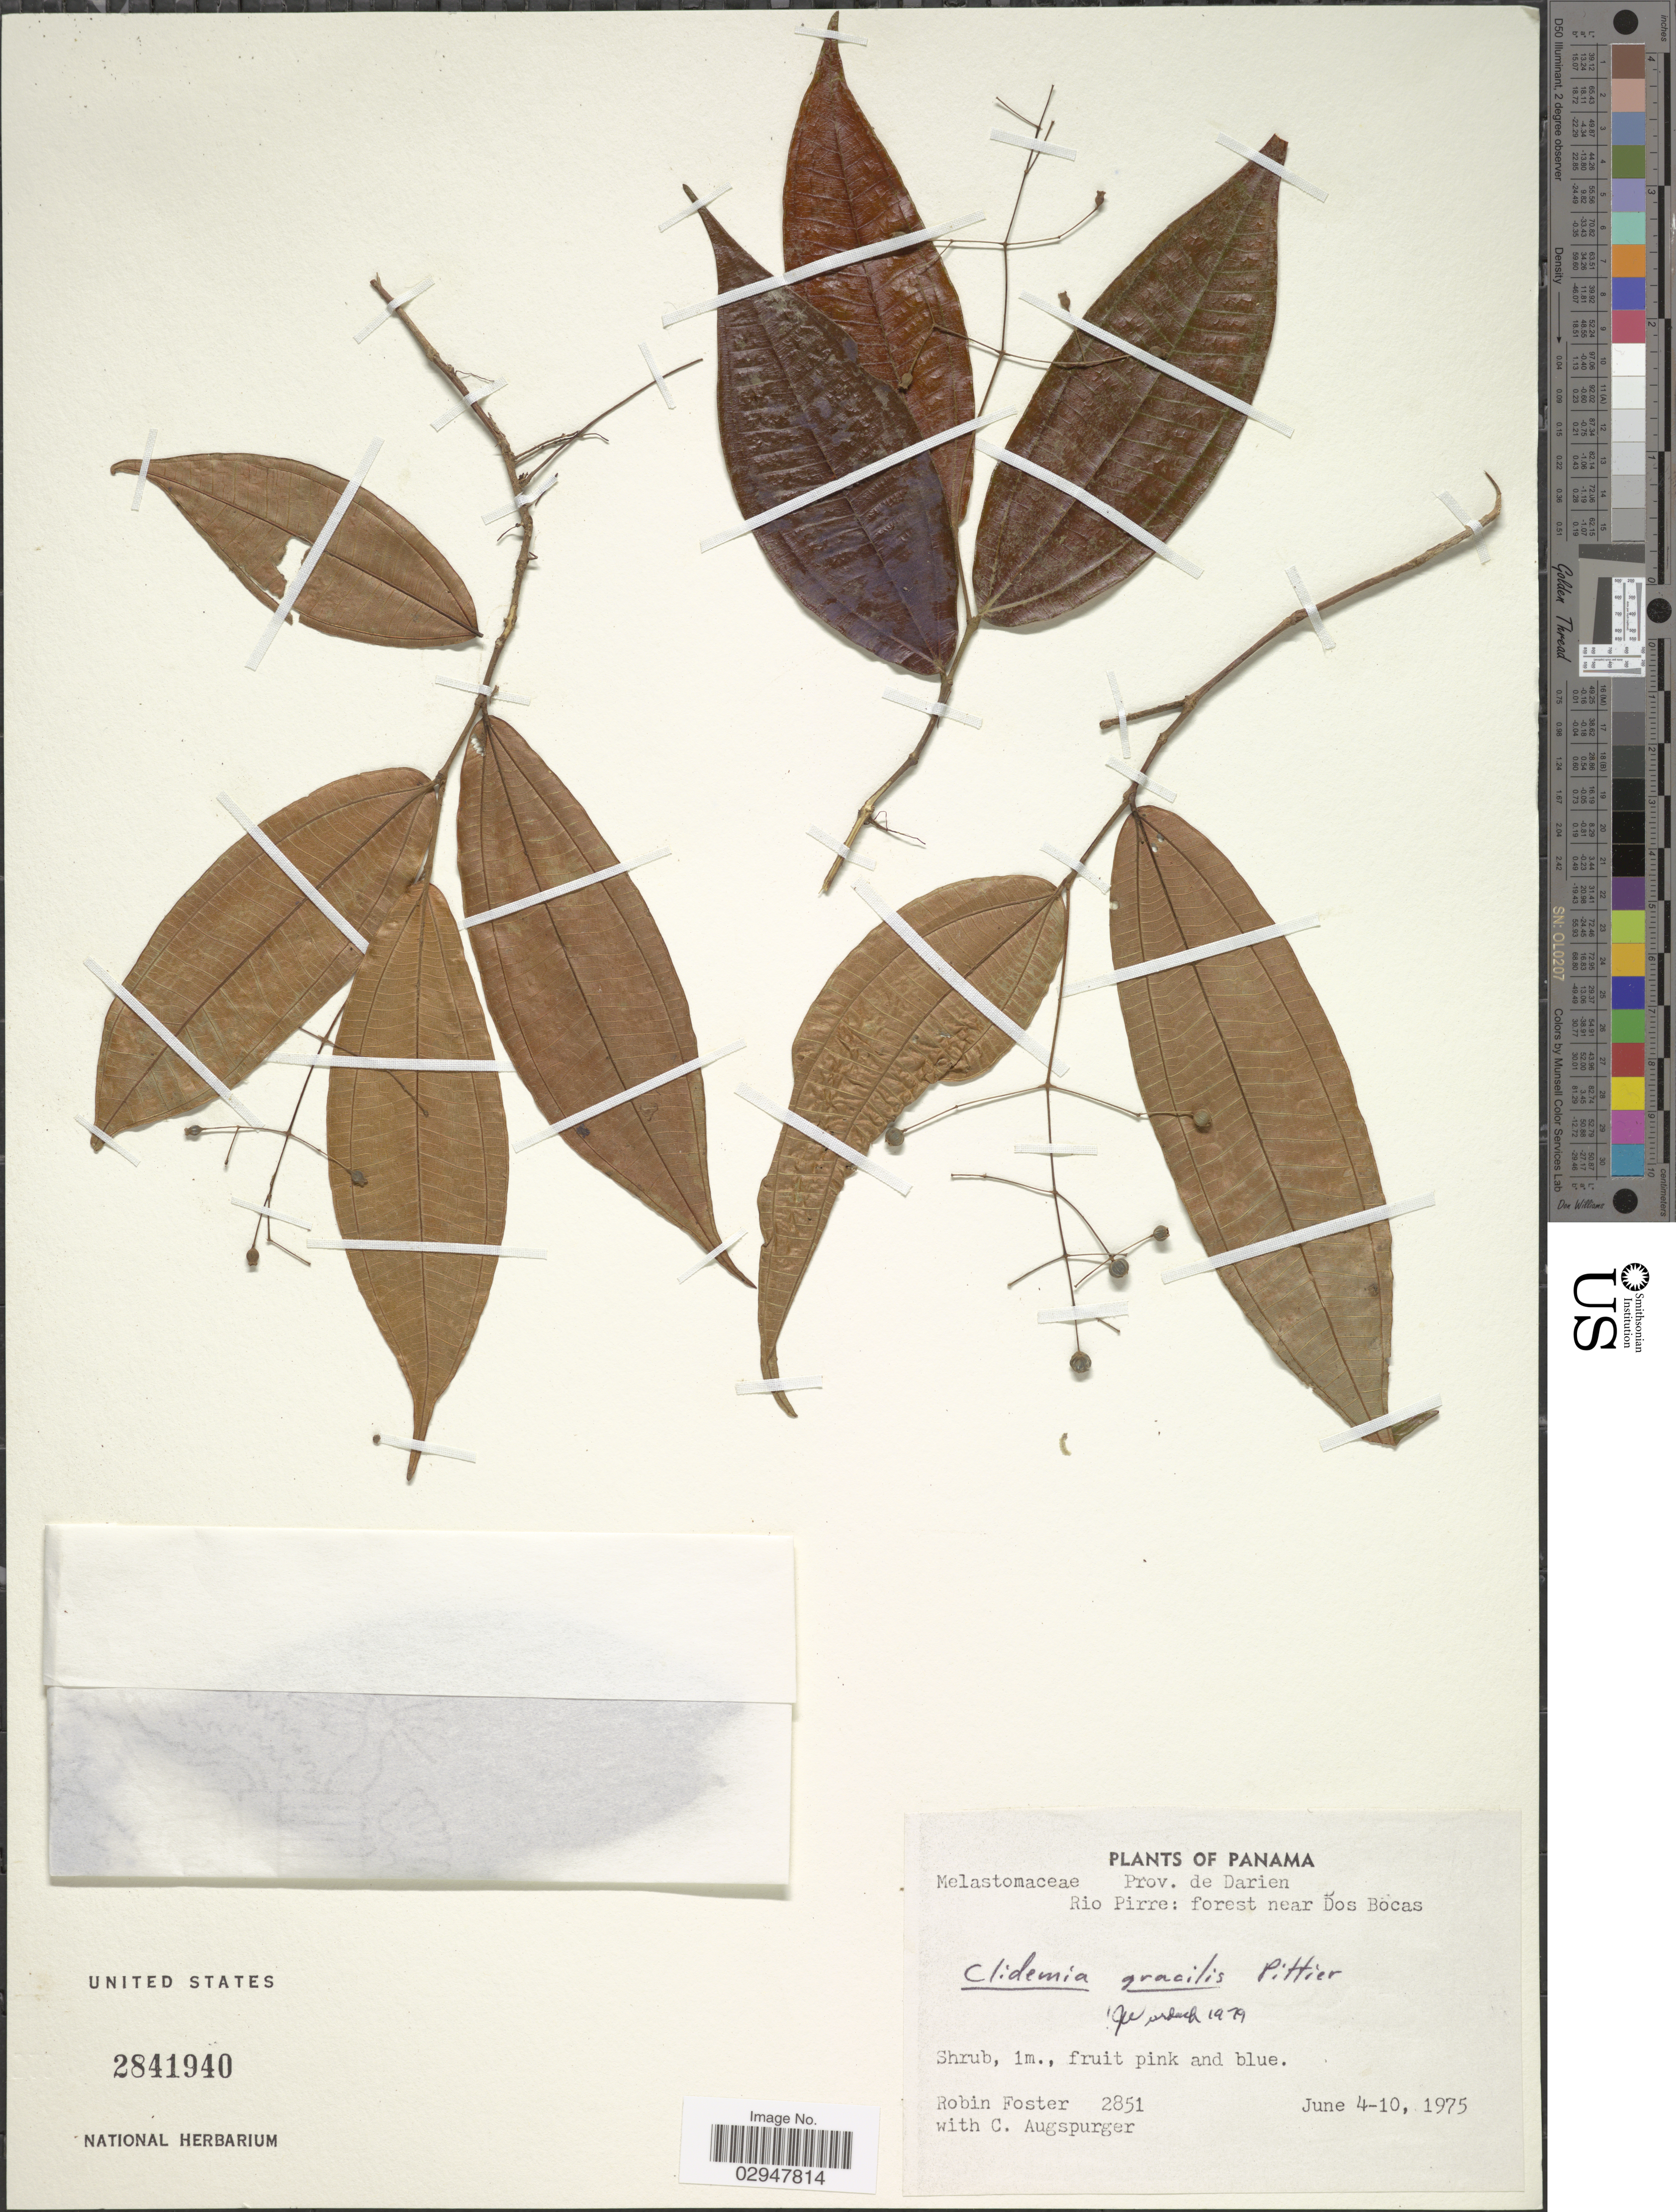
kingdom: Plantae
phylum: Tracheophyta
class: Magnoliopsida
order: Myrtales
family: Melastomataceae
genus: Clidemia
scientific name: Clidemia gracilis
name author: Pittier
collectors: R. B. Foster & C. Augspurger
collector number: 2851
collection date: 1975-06-04/1975-06-10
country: Panama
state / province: Darién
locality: Prov. de Darien, Rio Pirre: forest near Dos Bocas.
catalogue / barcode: US 2841940